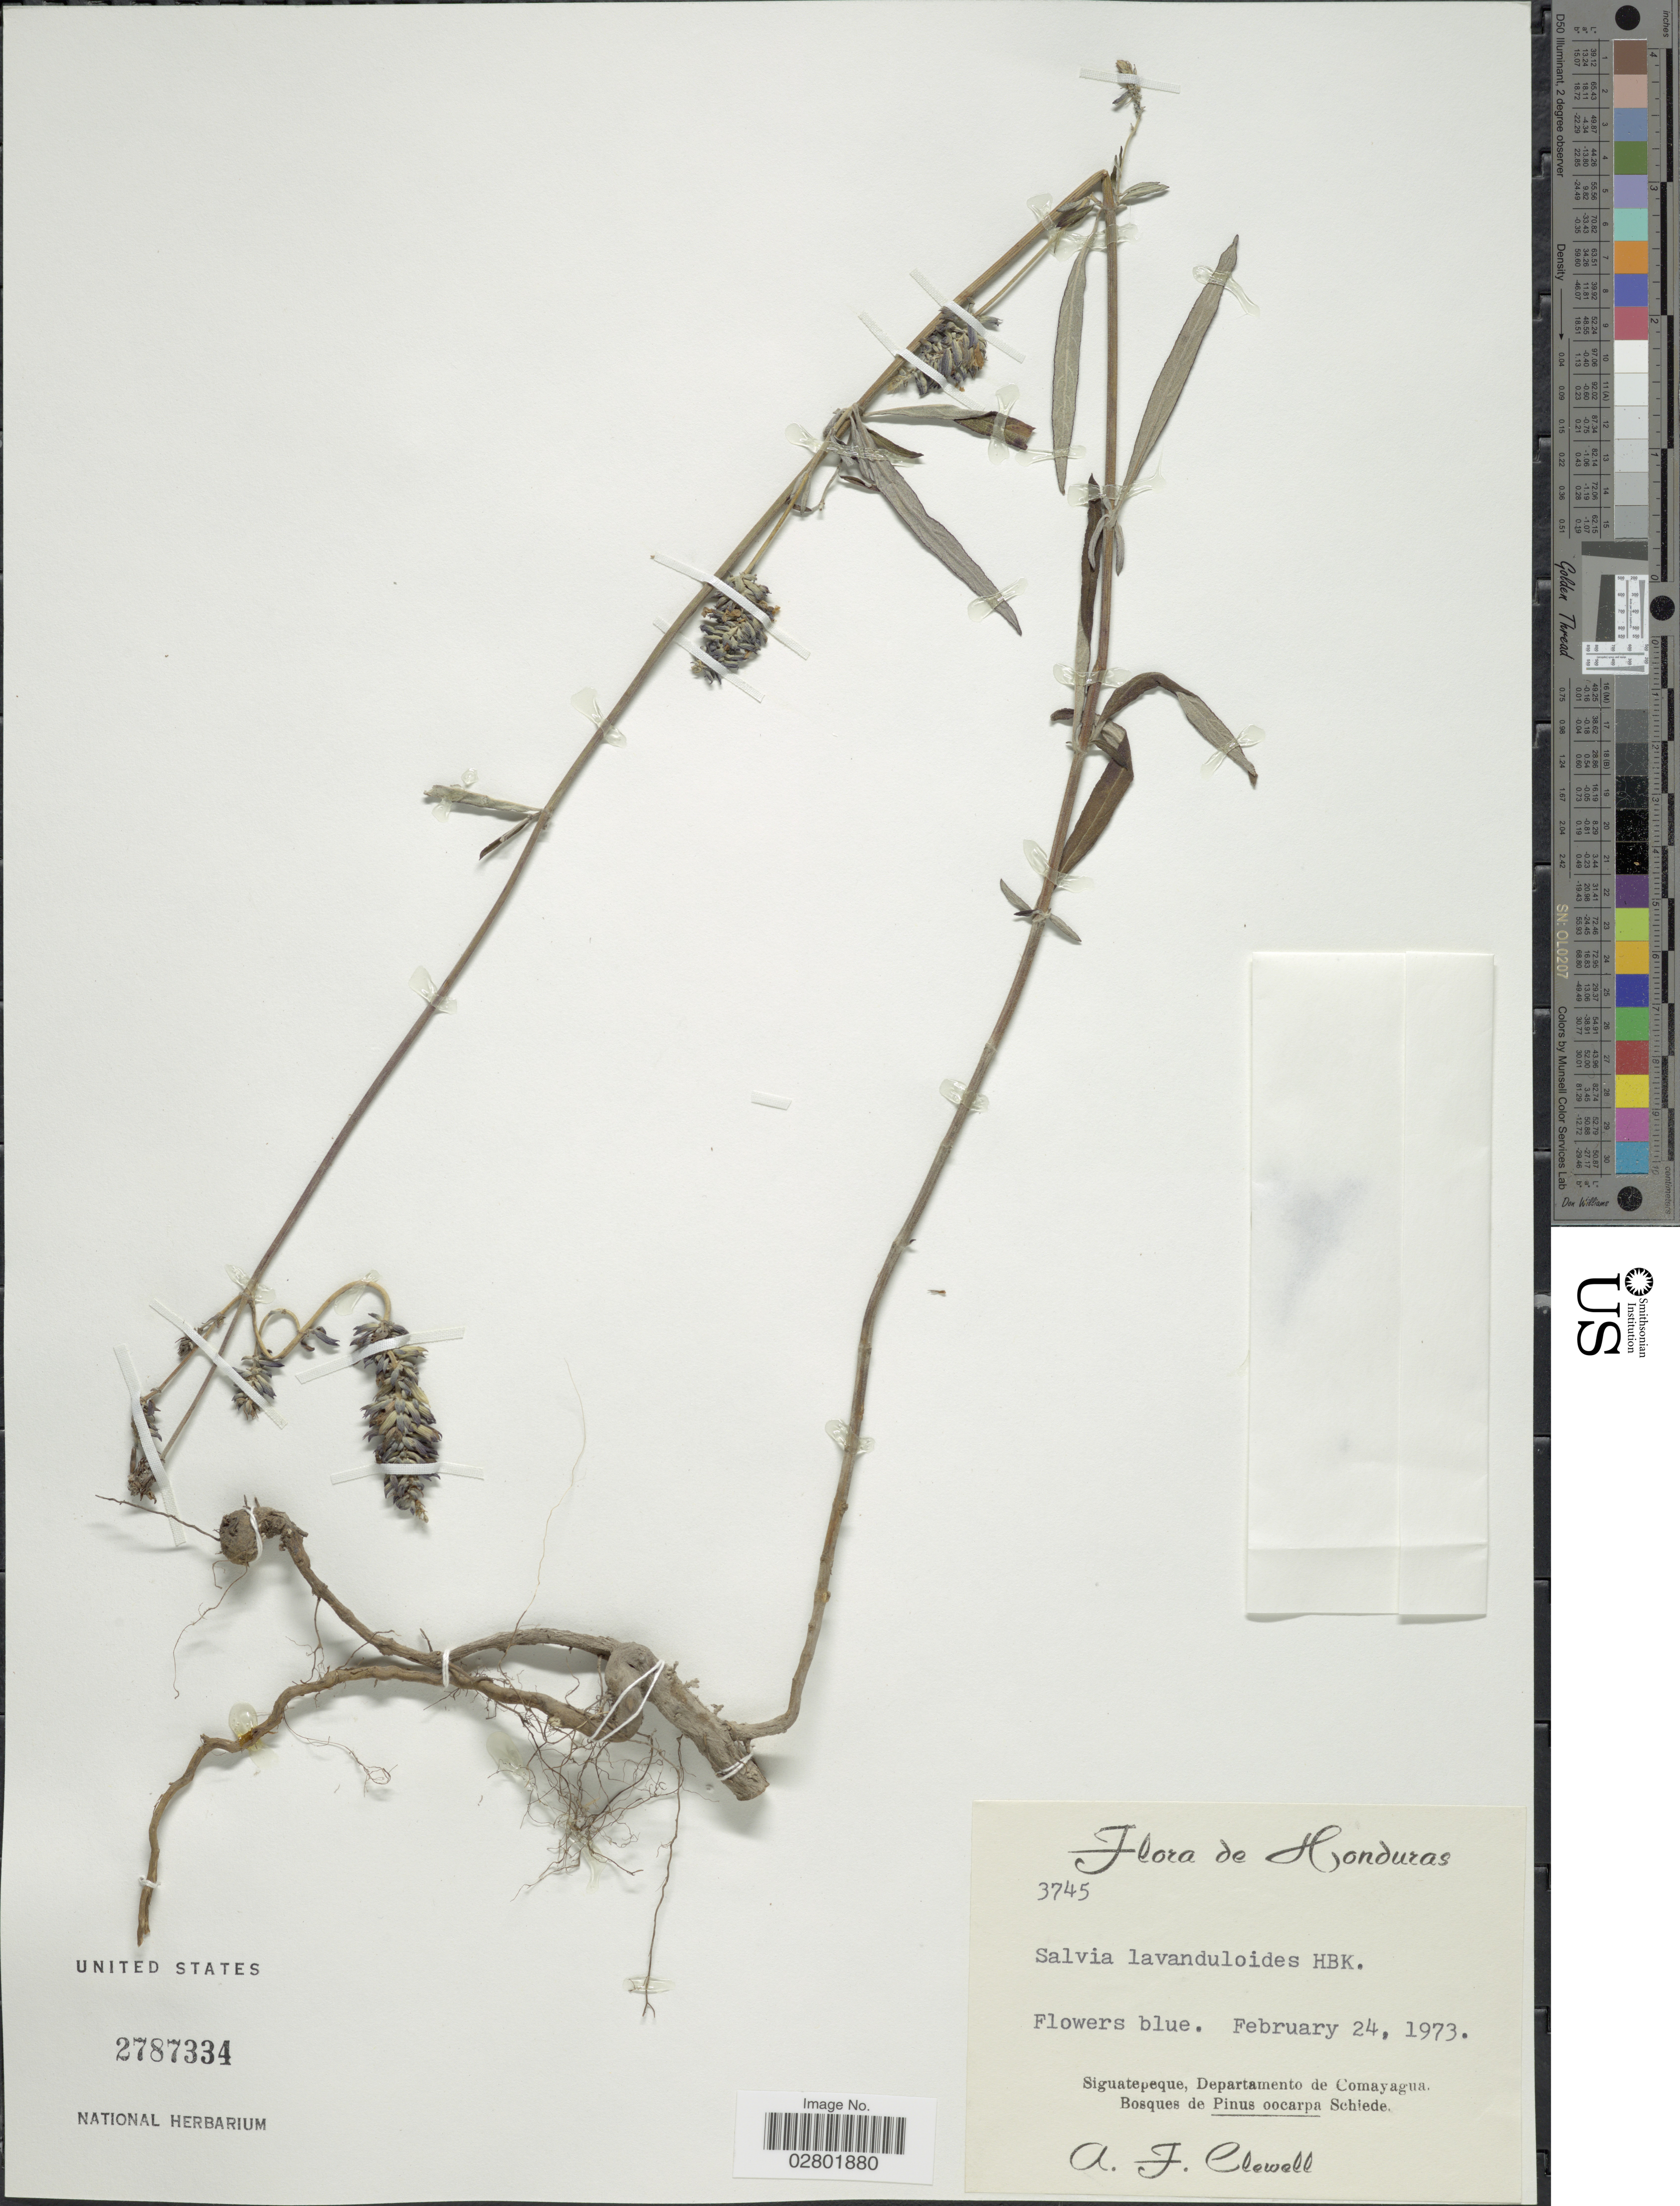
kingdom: Plantae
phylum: Tracheophyta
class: Magnoliopsida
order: Lamiales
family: Lamiaceae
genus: Salvia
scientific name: Salvia lavanduloides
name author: Kunth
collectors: A. Clewell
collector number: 3745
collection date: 1973-02-24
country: Honduras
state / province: Comayagua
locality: Siguatepeque, Departamento de Comayagua.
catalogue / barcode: US 2787334